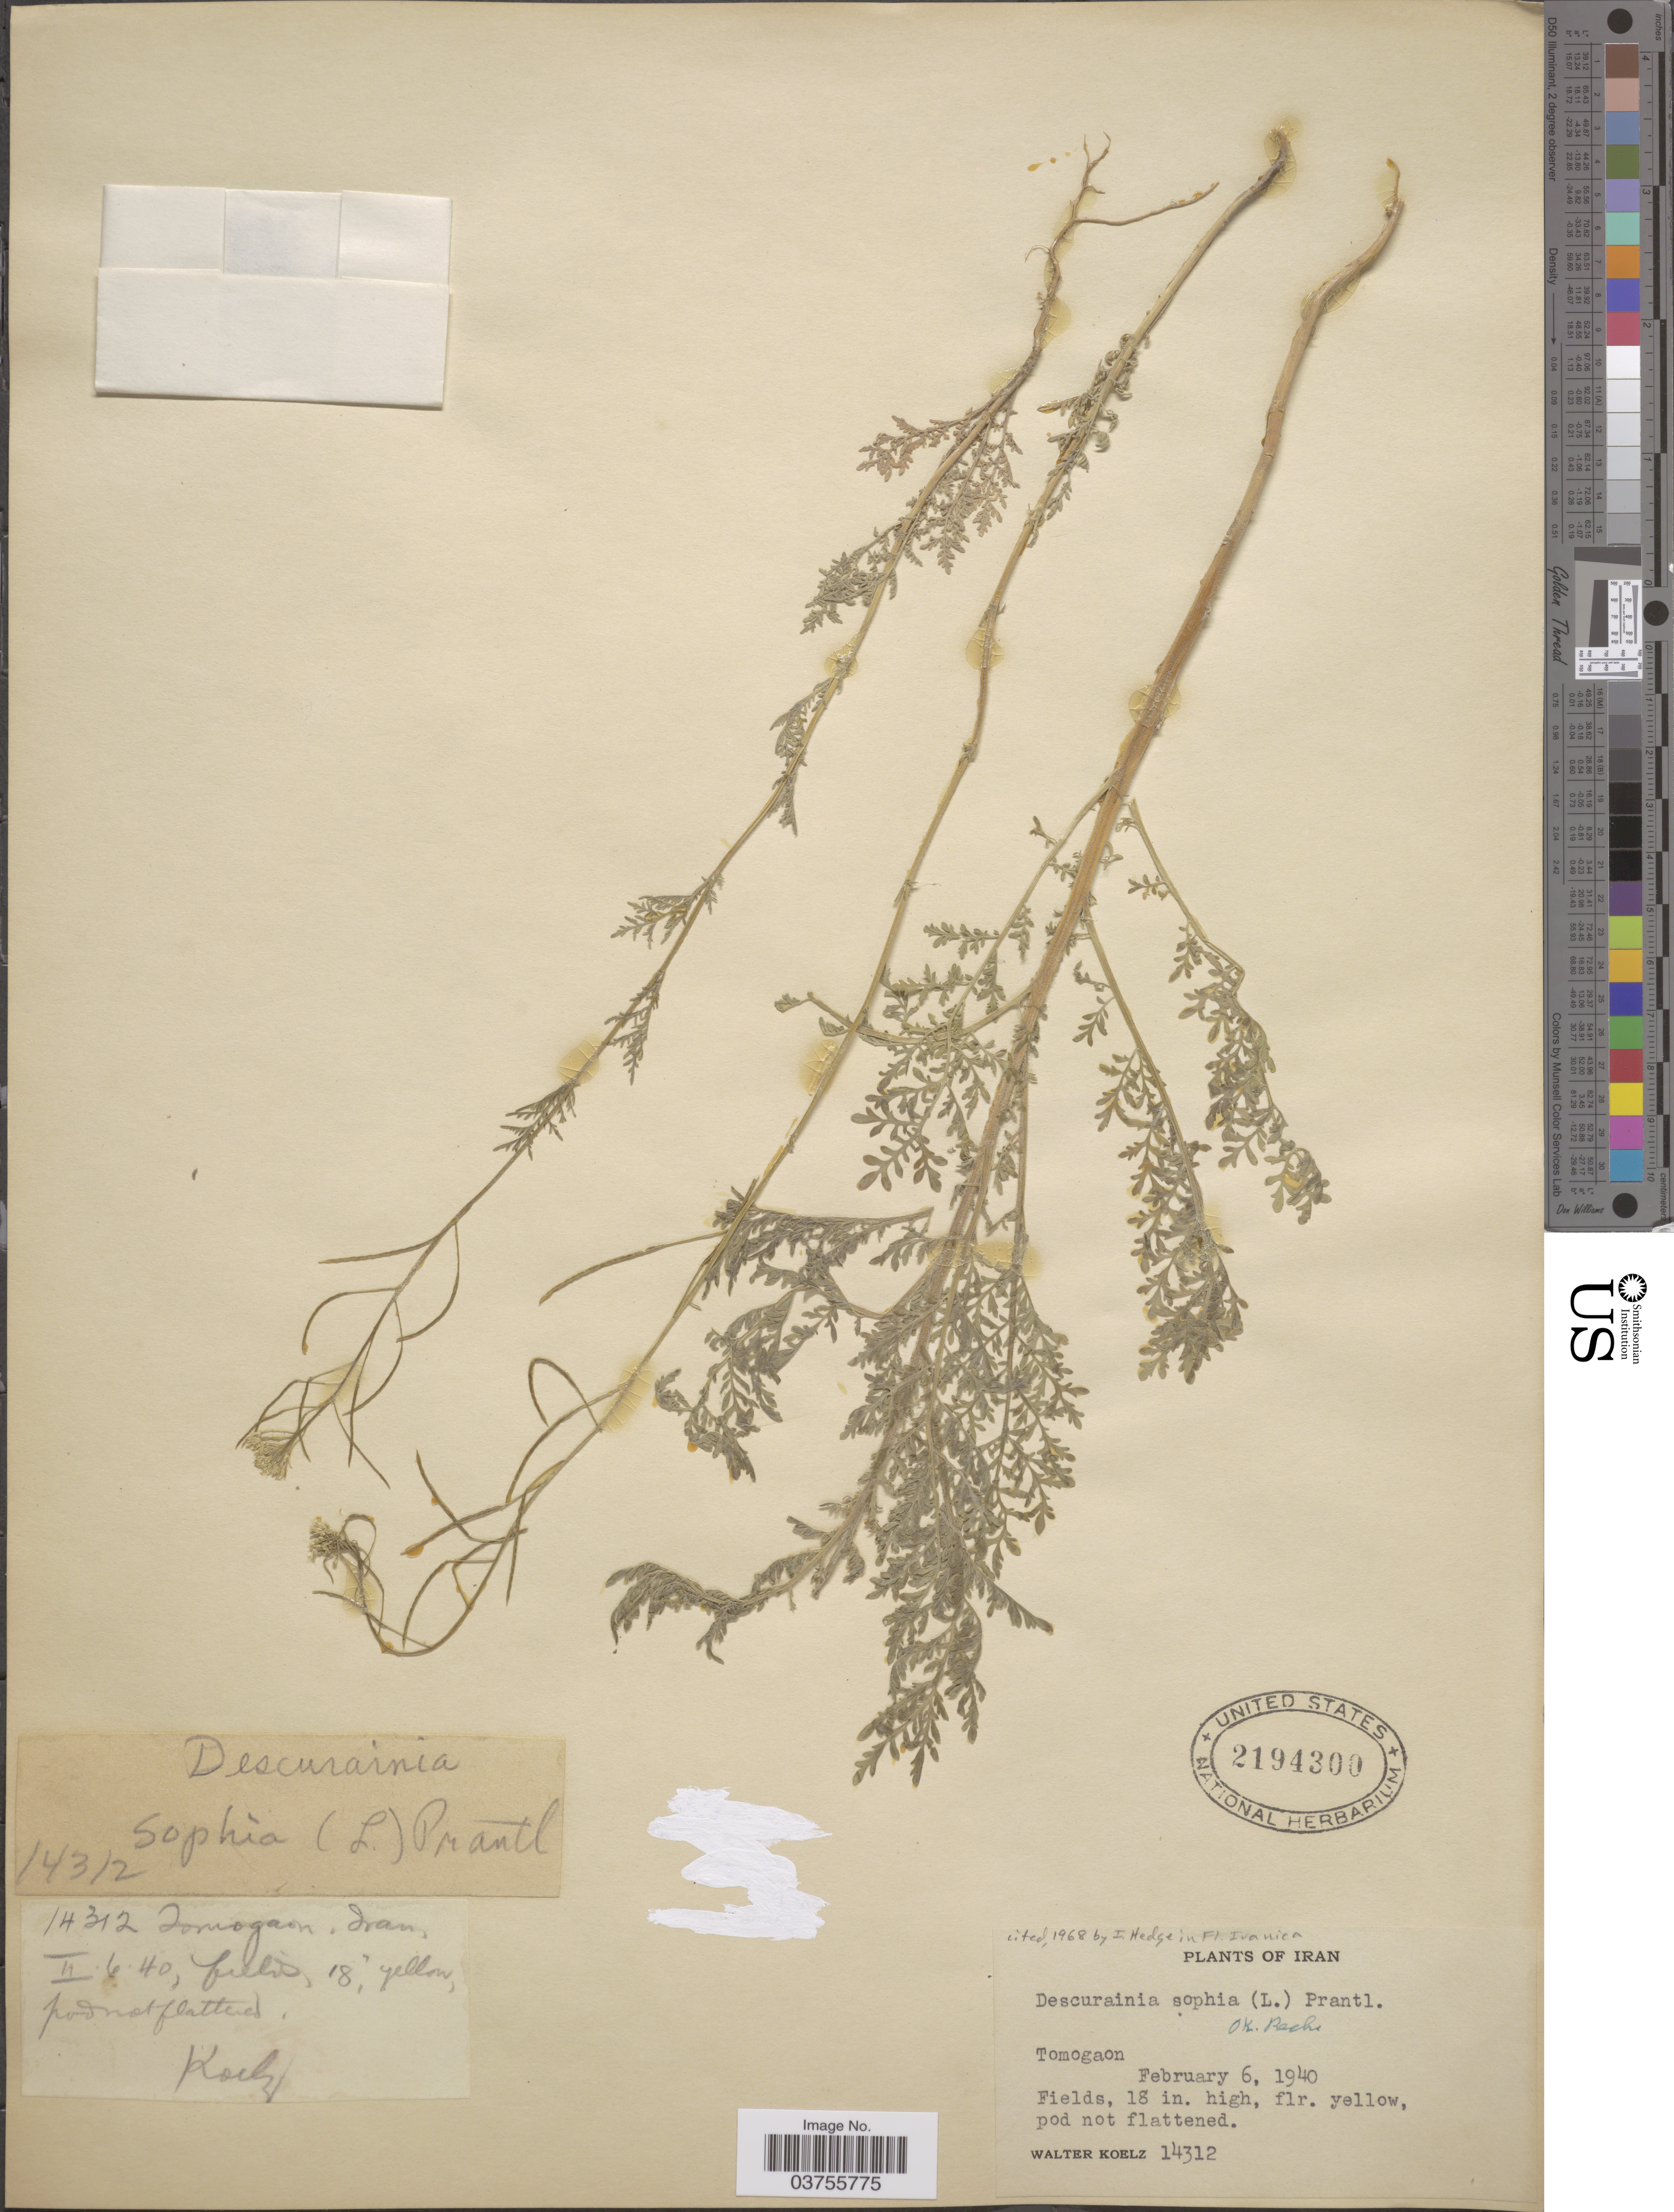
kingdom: Plantae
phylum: Tracheophyta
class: Magnoliopsida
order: Brassicales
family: Brassicaceae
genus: Sophia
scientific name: Sophia sophia (L.) Britton nom. illeg. (tautonym)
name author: (L.) Britton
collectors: W. N. Koelz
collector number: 14312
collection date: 1940-02-06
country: Iran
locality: Tomogaon.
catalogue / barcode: US 2194300